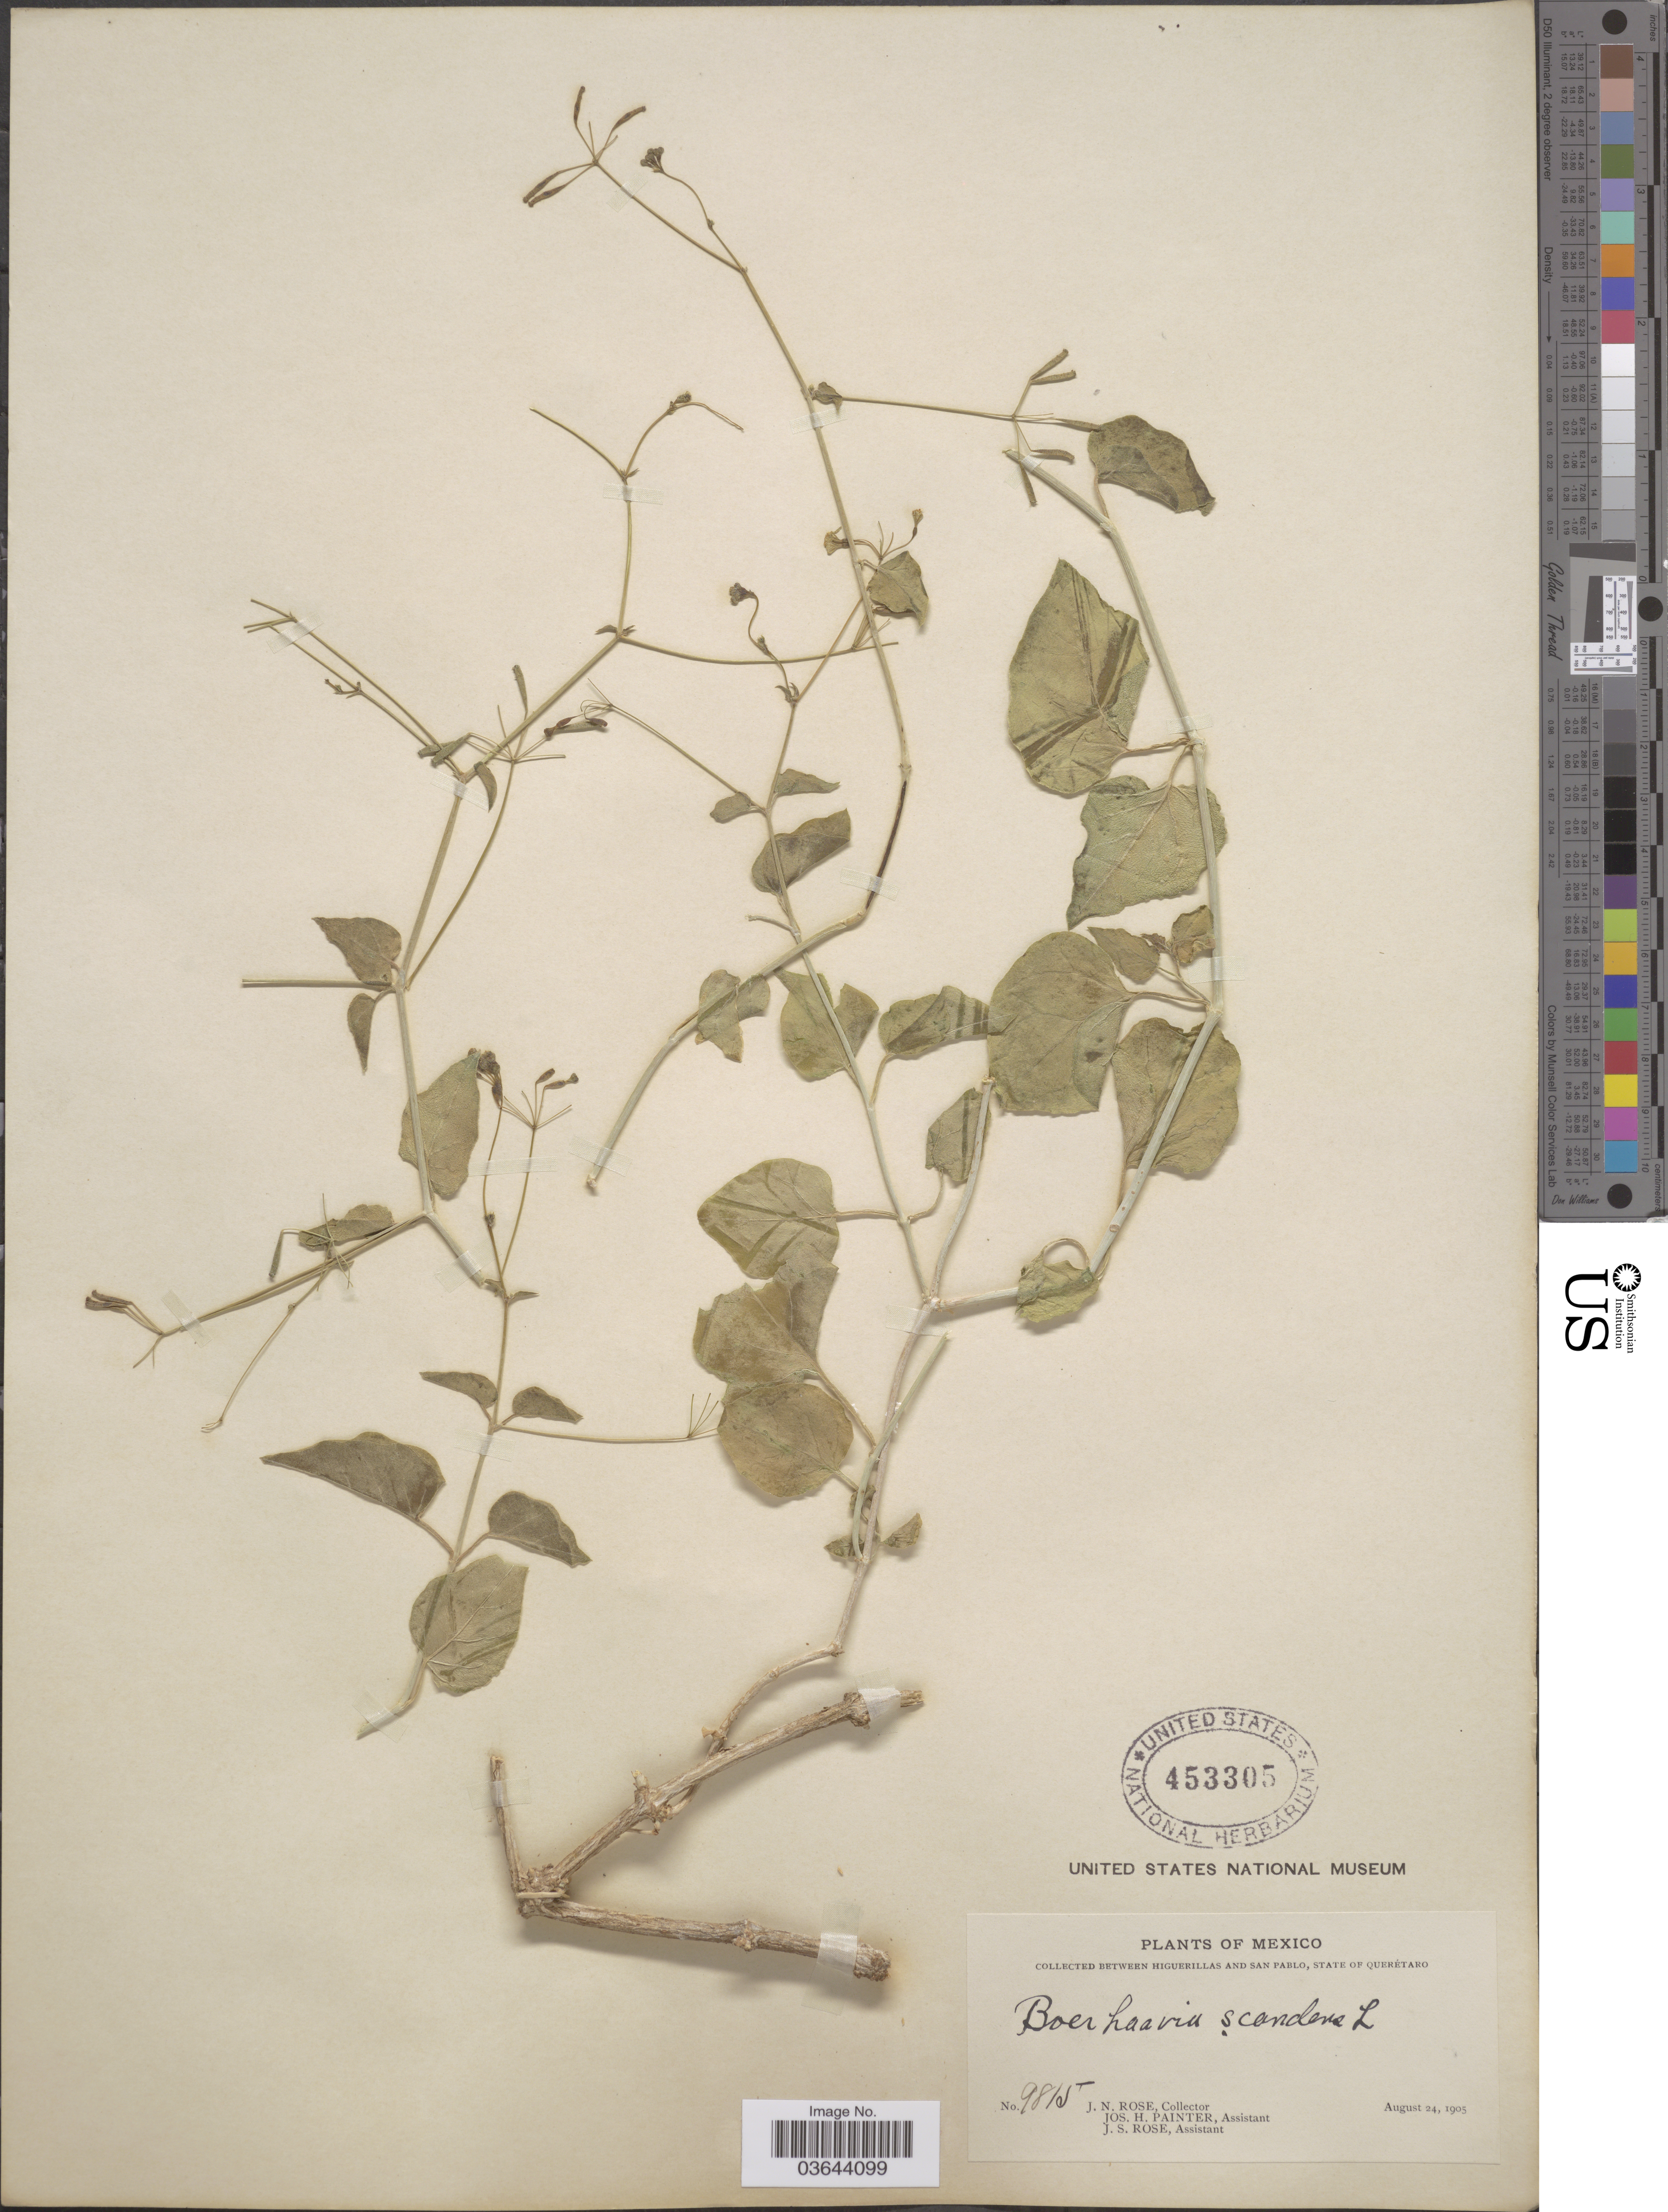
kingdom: Plantae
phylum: Tracheophyta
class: Magnoliopsida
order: Caryophyllales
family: Nyctaginaceae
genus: Commicarpus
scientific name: Commicarpus scandens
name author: (L.) Standl.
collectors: J. N. Rose, J. H. Painter & J. S. Rose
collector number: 9815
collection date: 1905-08-24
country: Mexico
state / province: Querétaro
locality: Between Higuerillas and San Pablo.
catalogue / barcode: US 453305